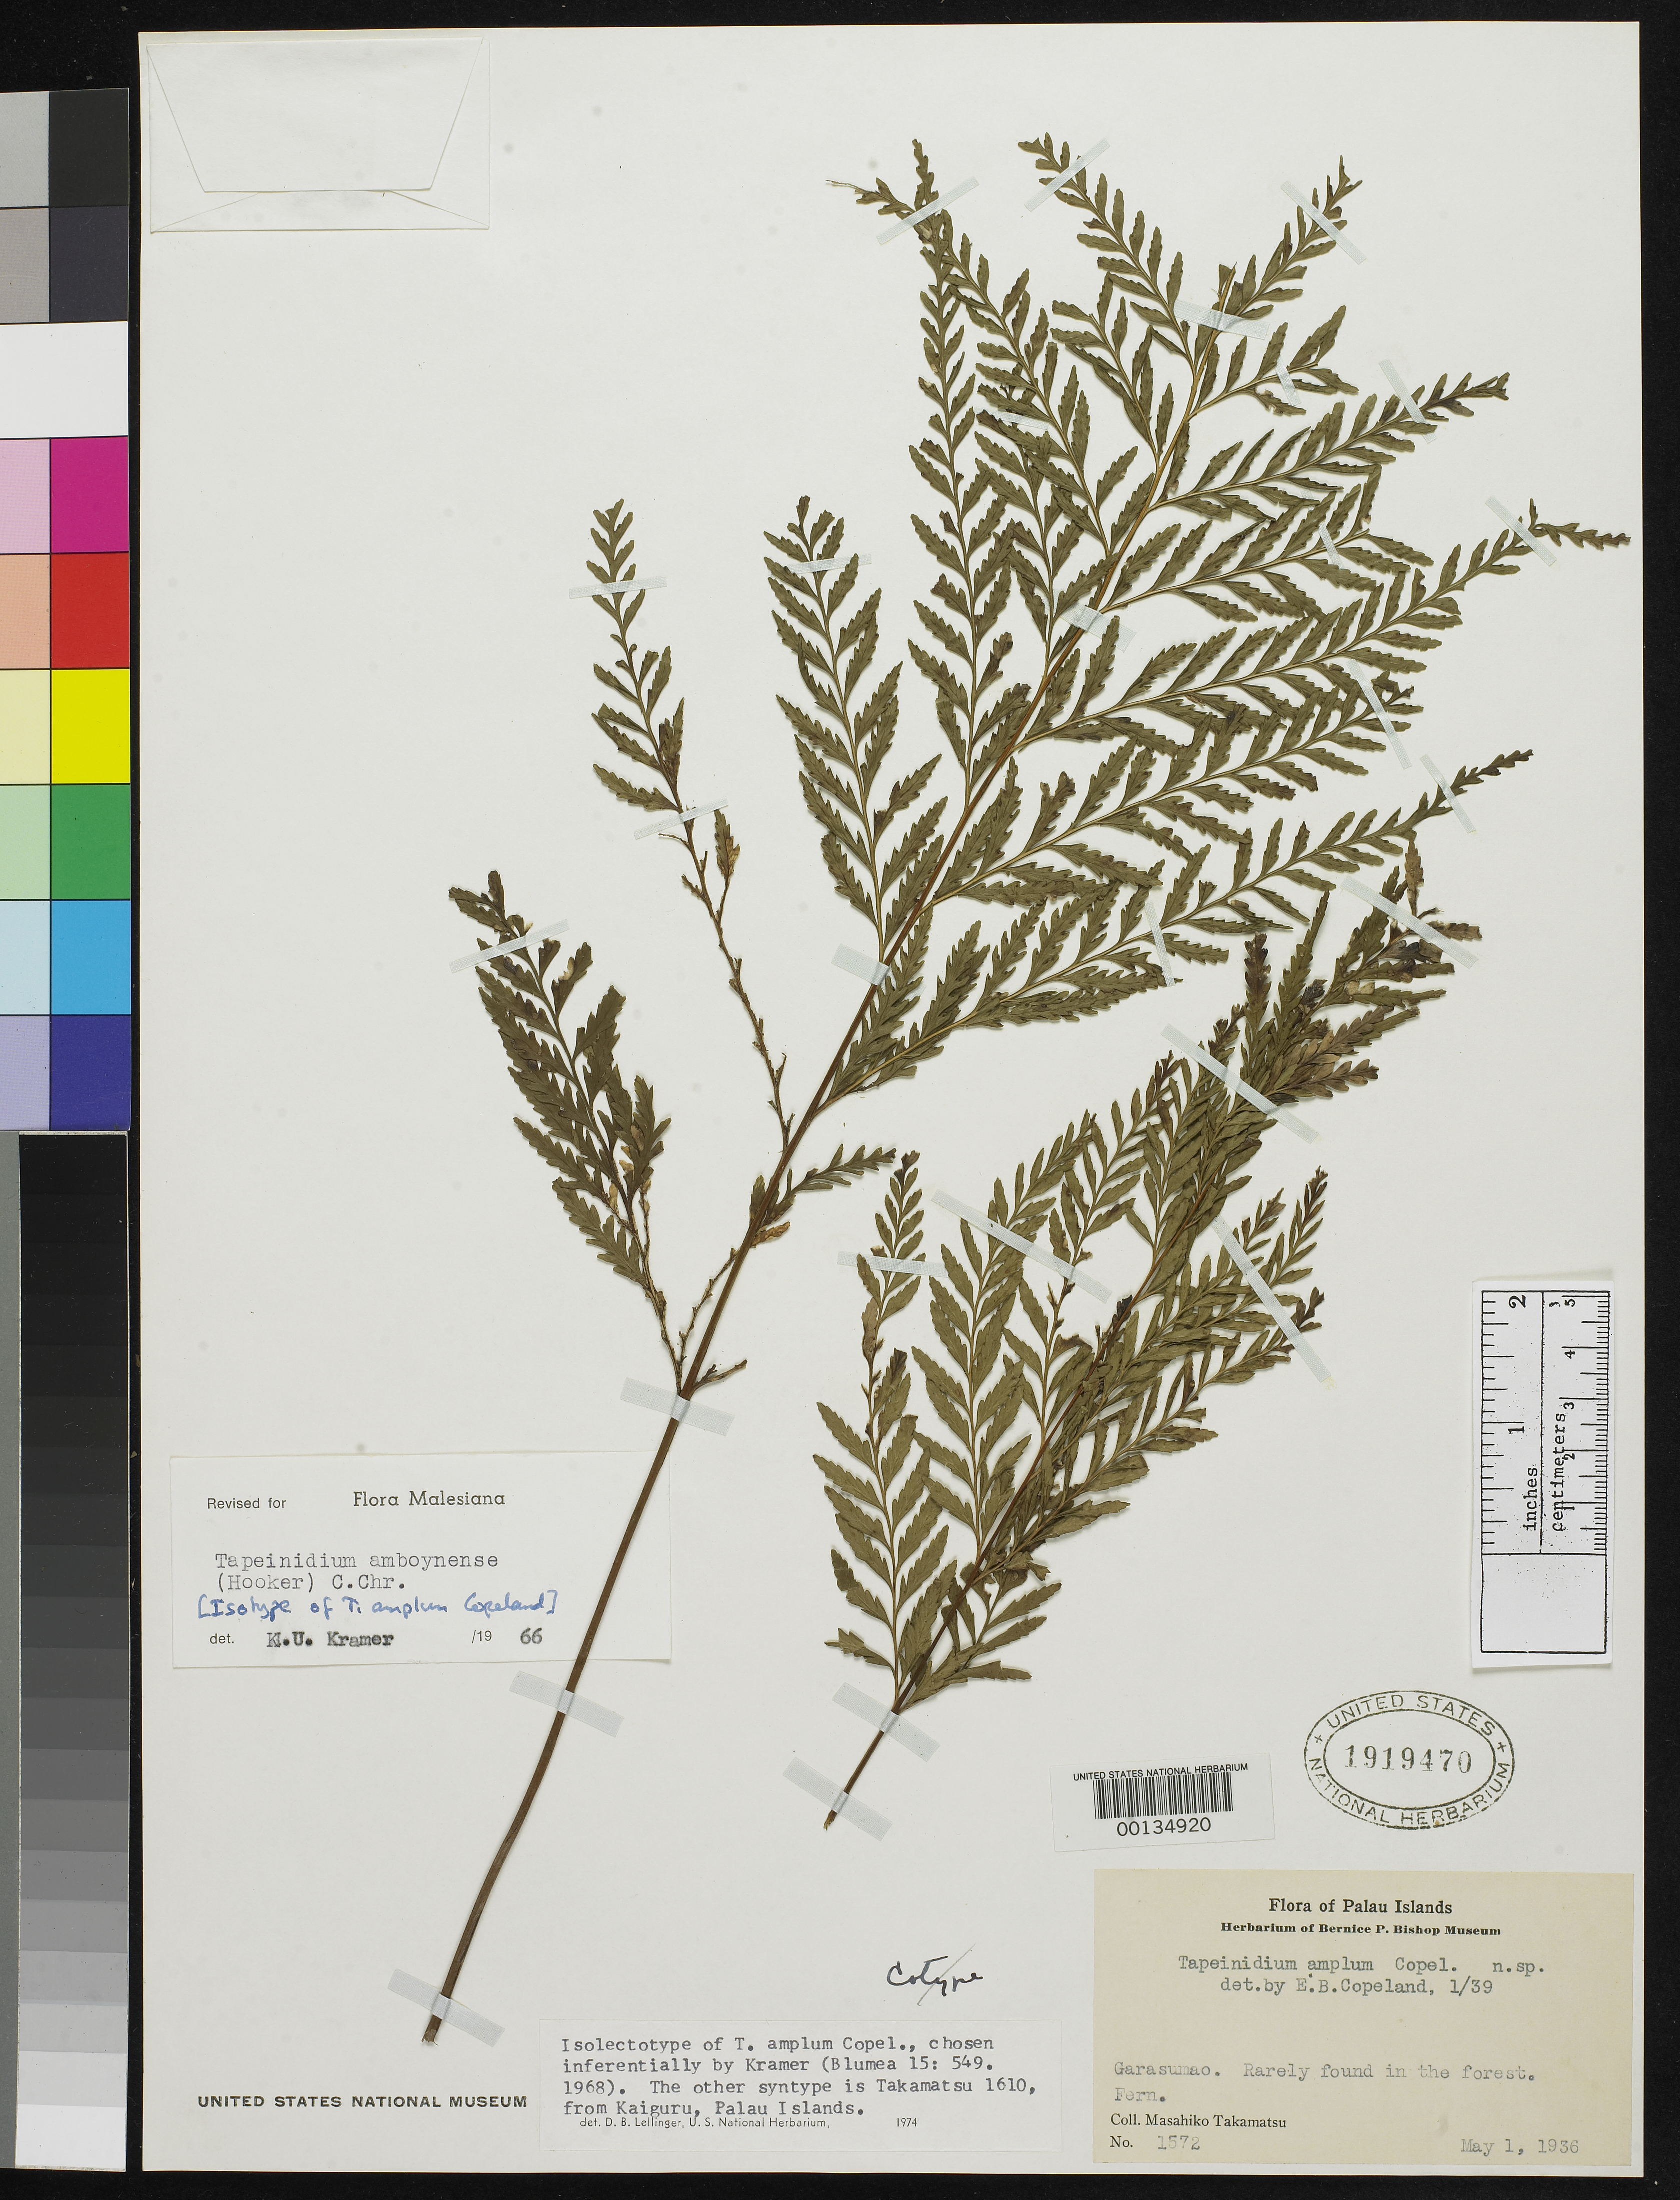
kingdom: Plantae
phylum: Tracheophyta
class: Polypodiopsida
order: Polypodiales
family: Lindsaeaceae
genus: Tapeinidium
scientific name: Tapeinidium amplum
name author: Copel.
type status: Isolectotype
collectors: M. Takamatsu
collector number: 1572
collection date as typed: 01 May 1936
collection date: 1936-05-01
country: Palau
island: Babeldaob [Babelthuap]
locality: Garasumao.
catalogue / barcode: US 1919470